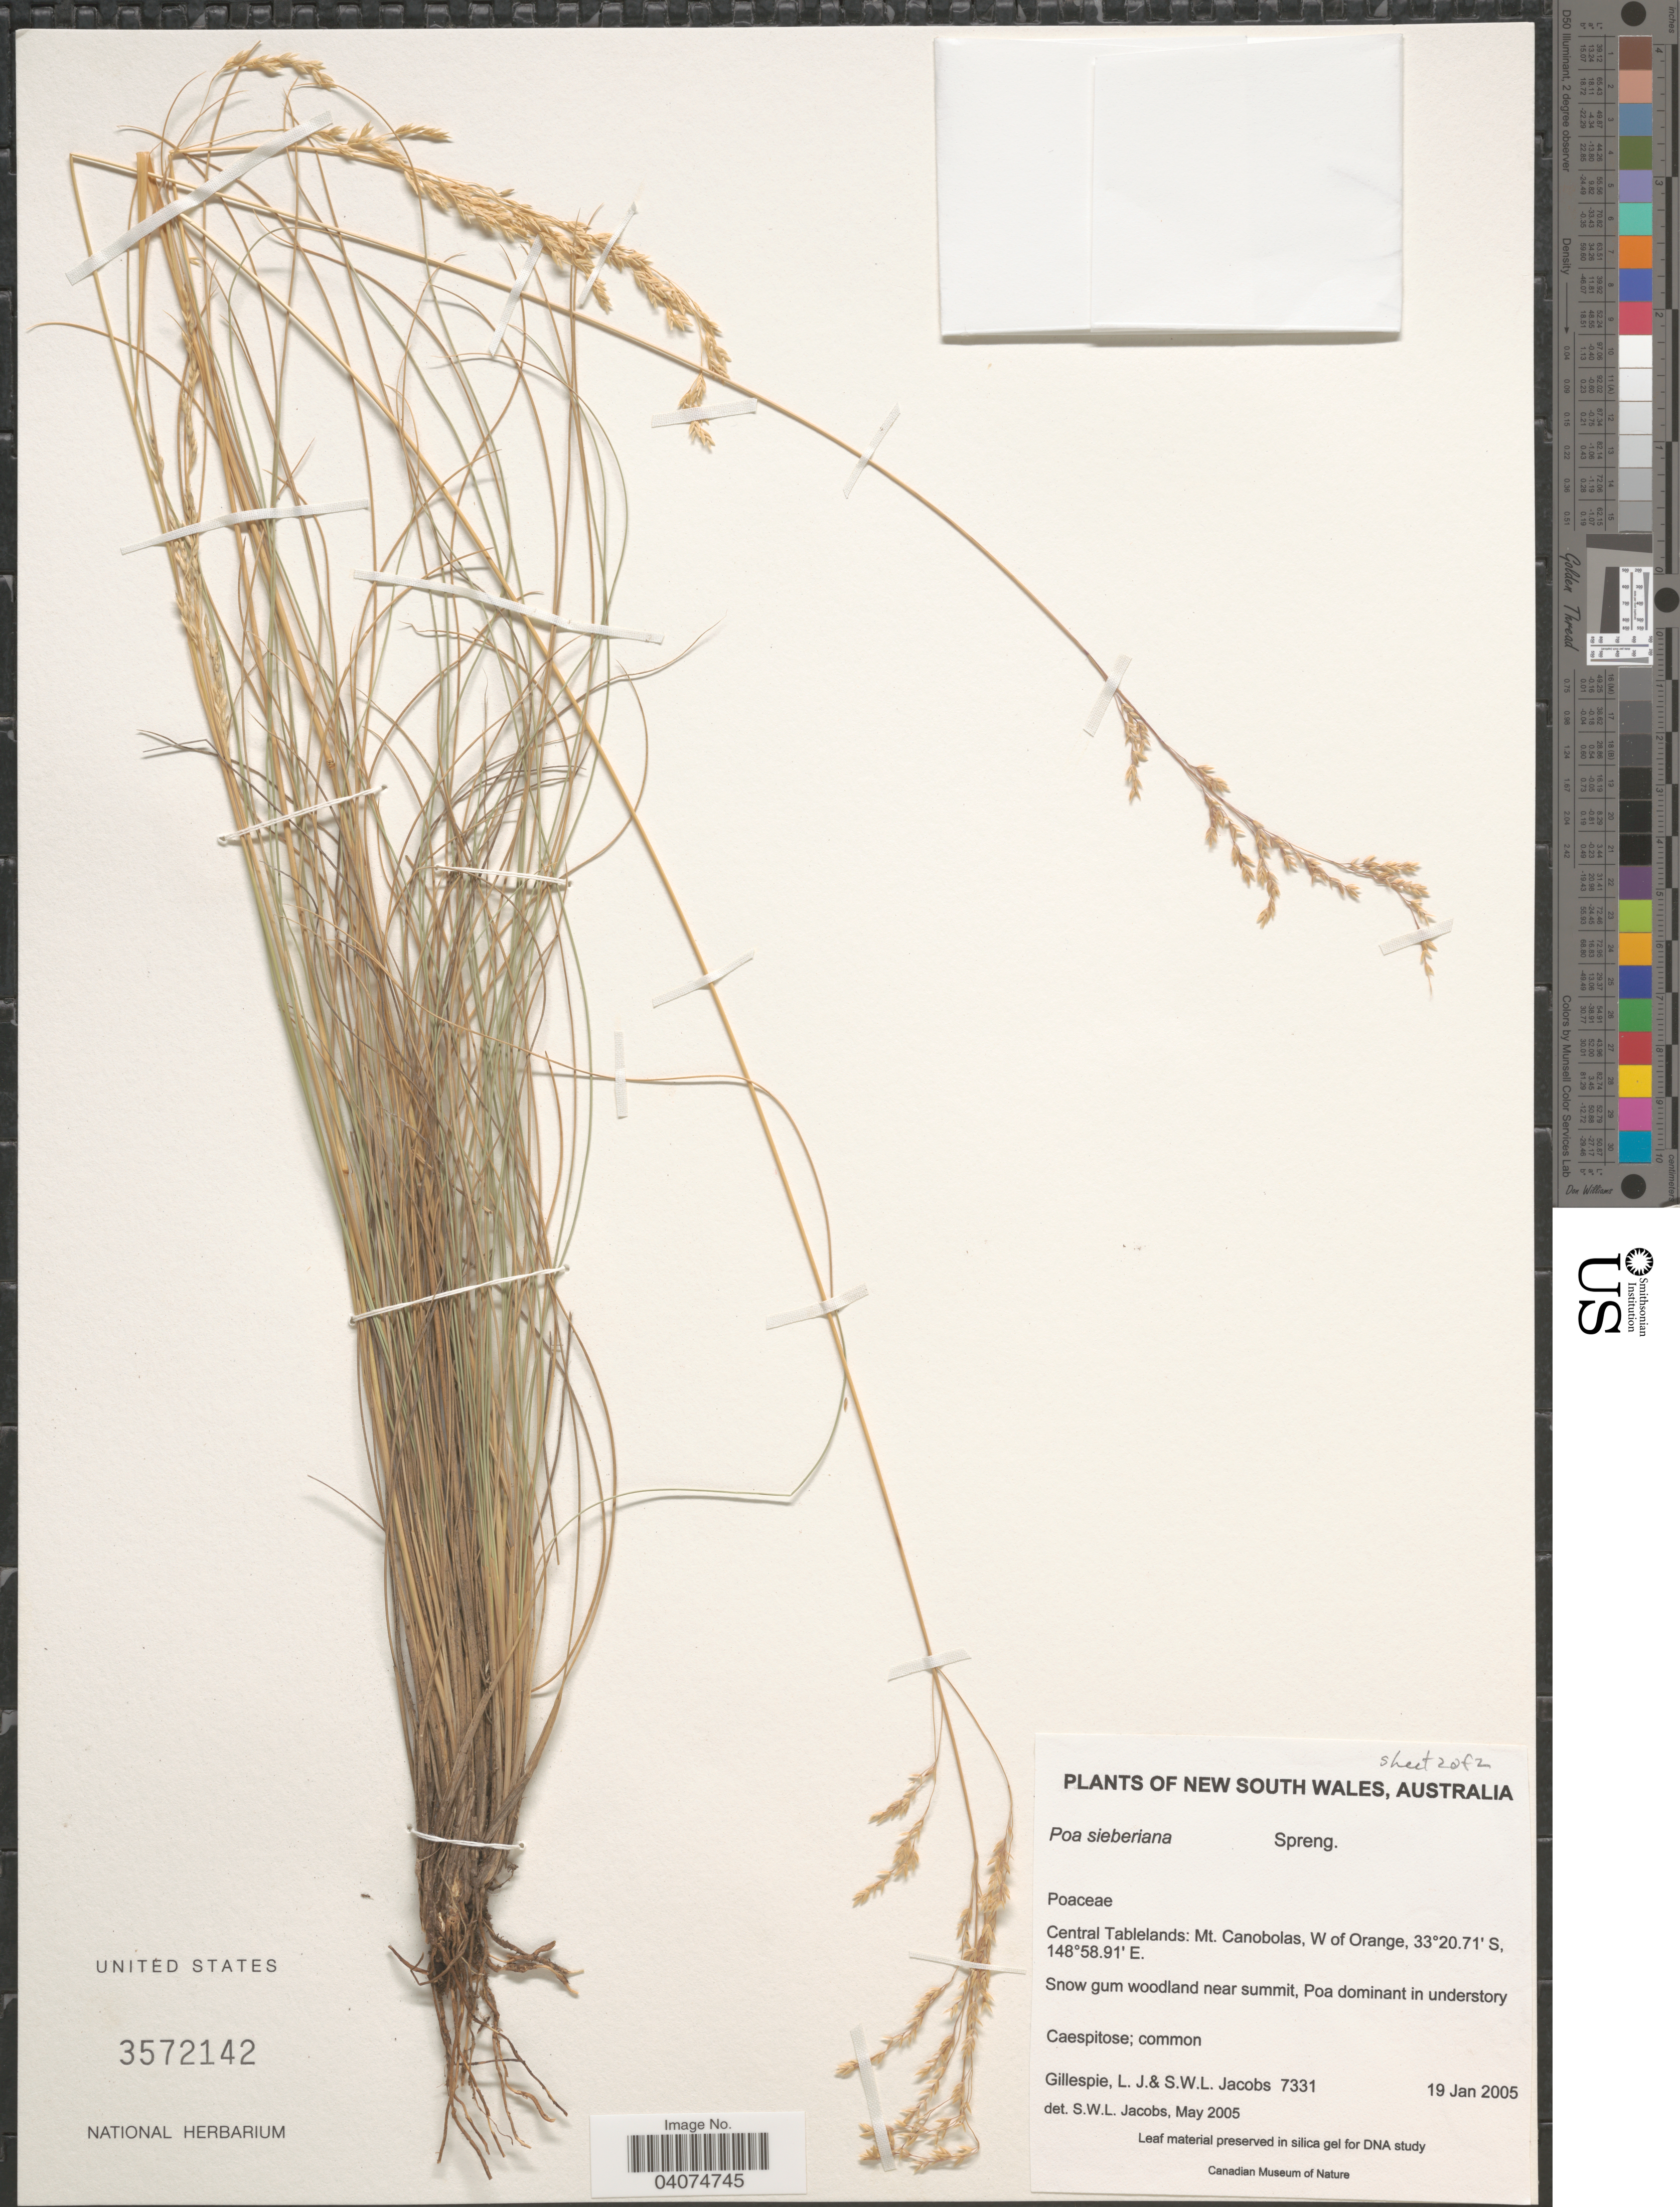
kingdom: Plantae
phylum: Tracheophyta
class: Liliopsida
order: Poales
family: Poaceae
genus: Poa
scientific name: Poa sieberiana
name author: Spreng.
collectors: L. Gillespie & S. W. L. Jacobs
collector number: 7331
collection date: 2005-01-19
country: Australia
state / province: New South Wales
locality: Central Tablelands: Mt. Canobolas, W of Orange. Snow gum woodland near summit.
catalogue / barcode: US 3572142